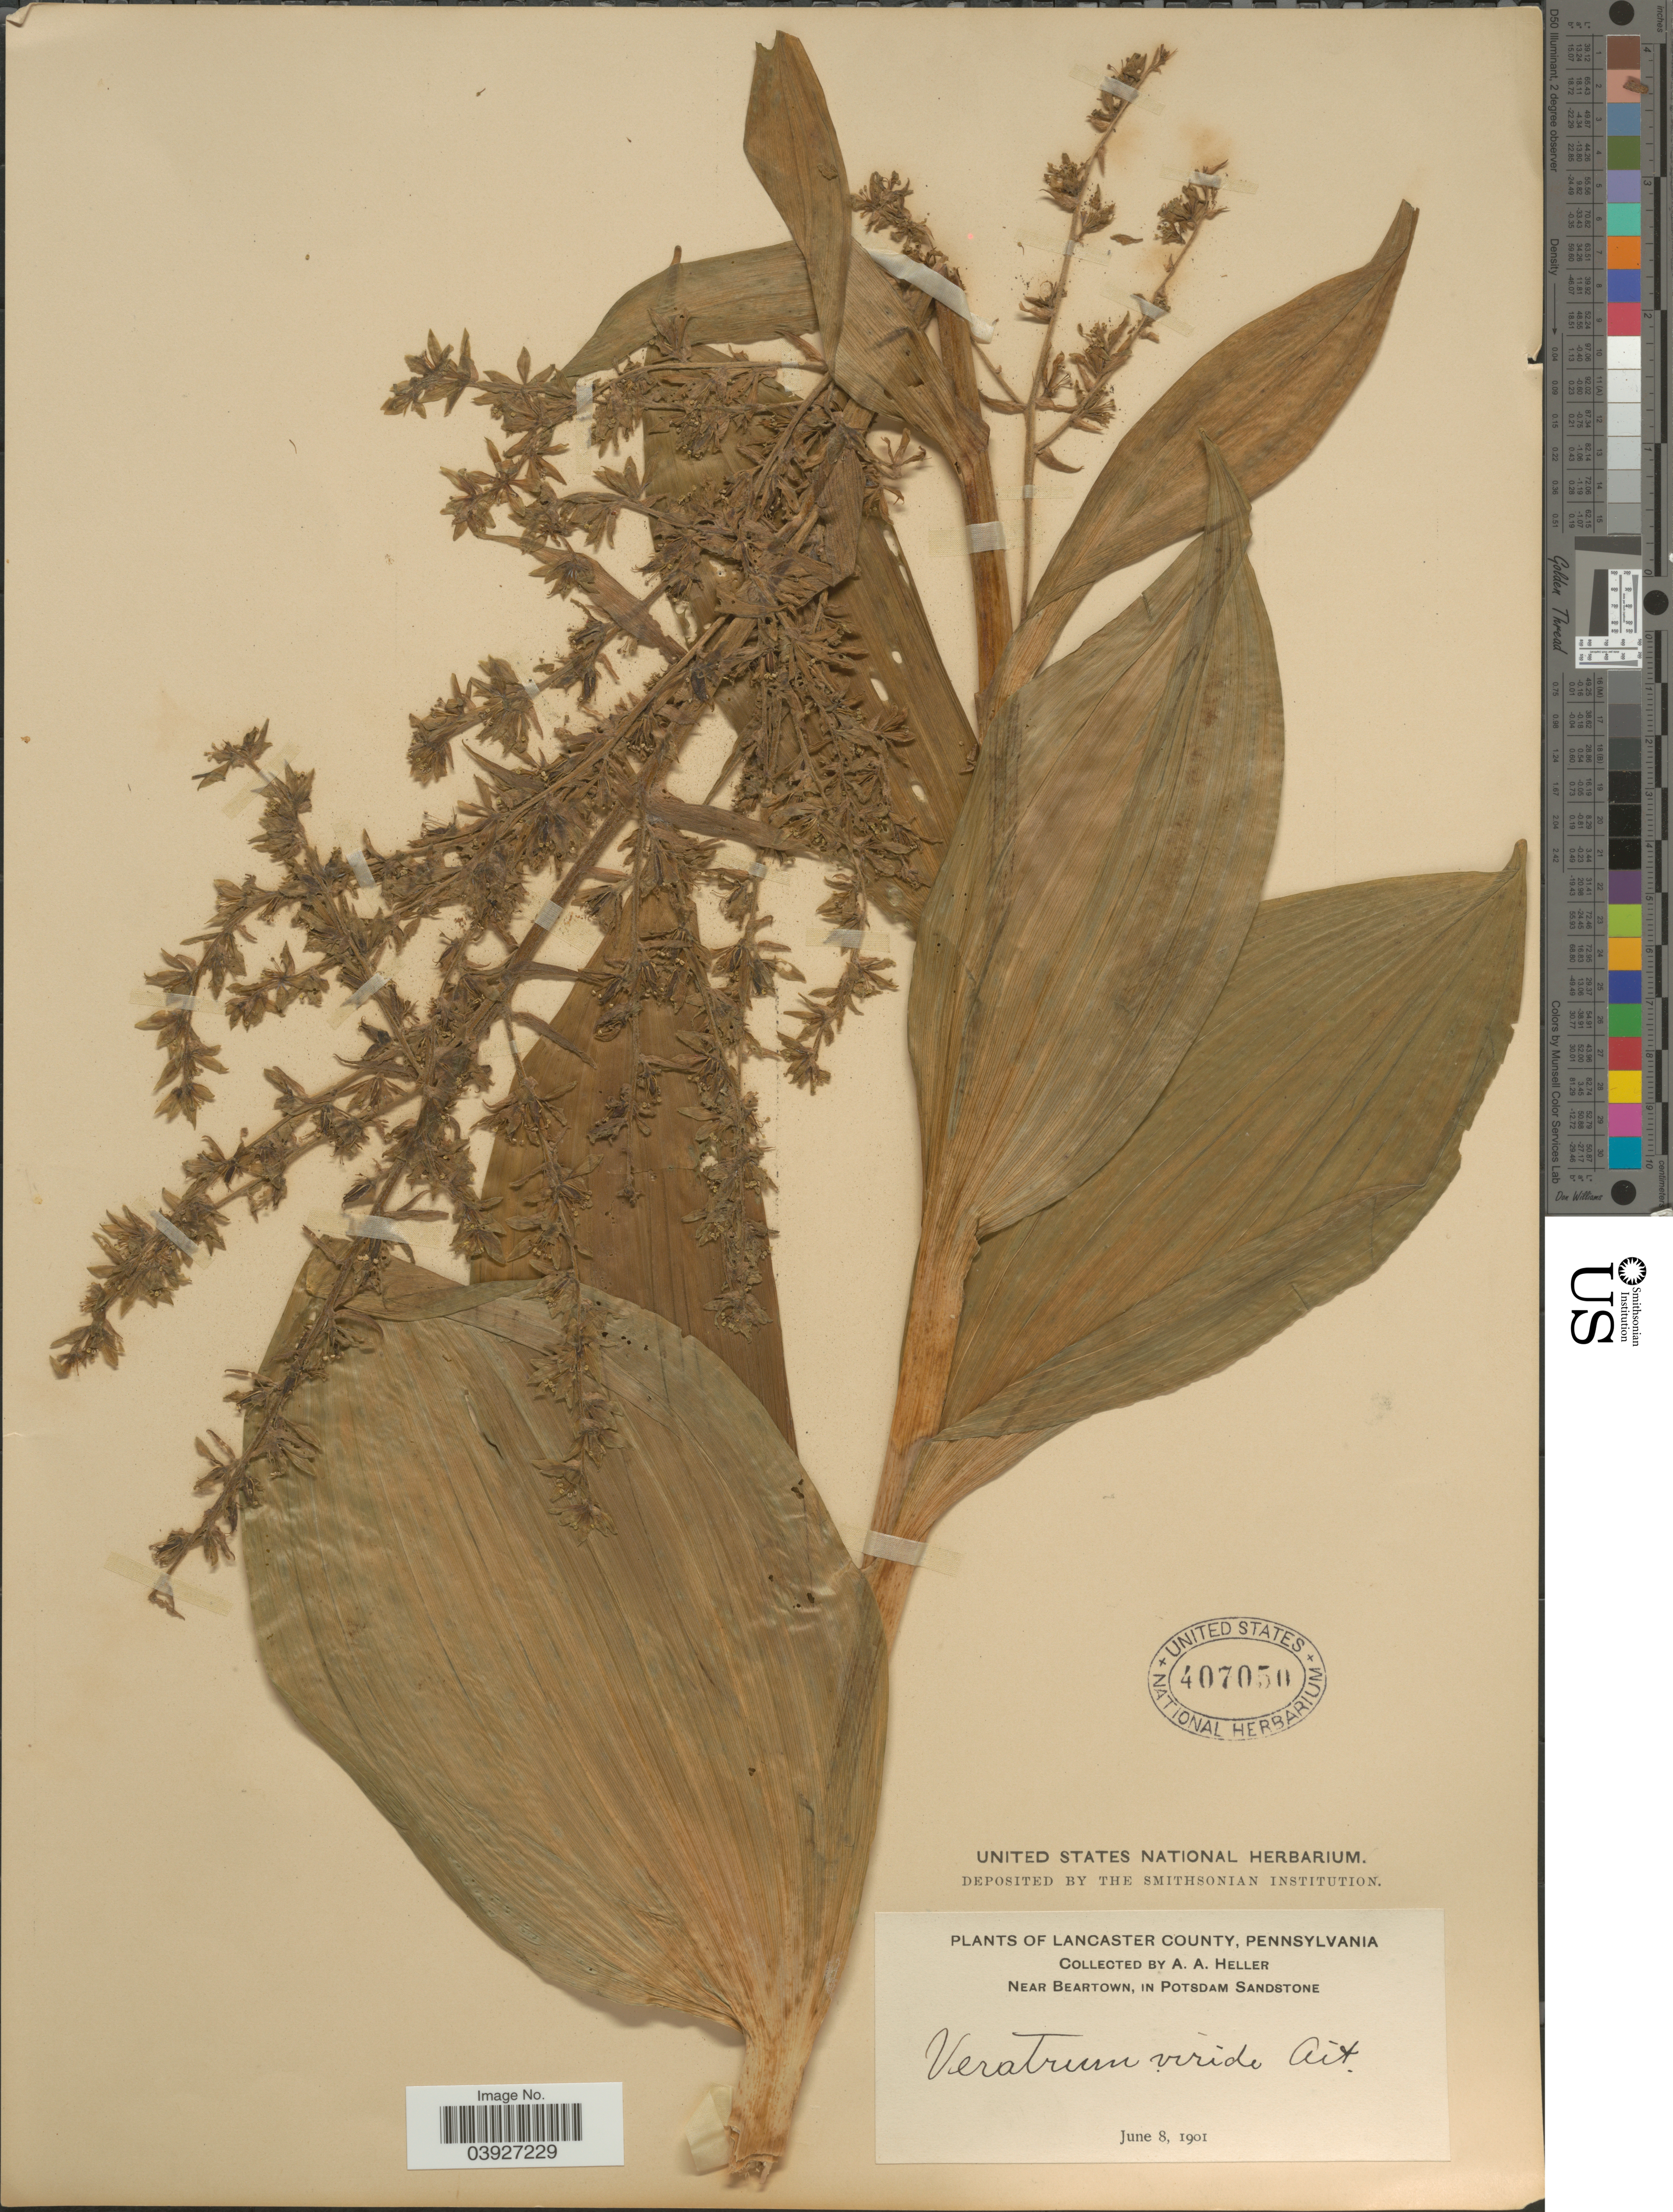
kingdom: Plantae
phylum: Tracheophyta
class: Liliopsida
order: Liliales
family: Melanthiaceae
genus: Veratrum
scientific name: Veratrum viride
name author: Aiton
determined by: Strong, Mark T., (BOT), Smithsonian Institution - National Museum of Natural History (UNITED STATES)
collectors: A. A. Heller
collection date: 1901-06-08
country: United States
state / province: Pennsylvania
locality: Lancaster County. Near Beartown, in Potsdam Sandstone.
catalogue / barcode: US 407050